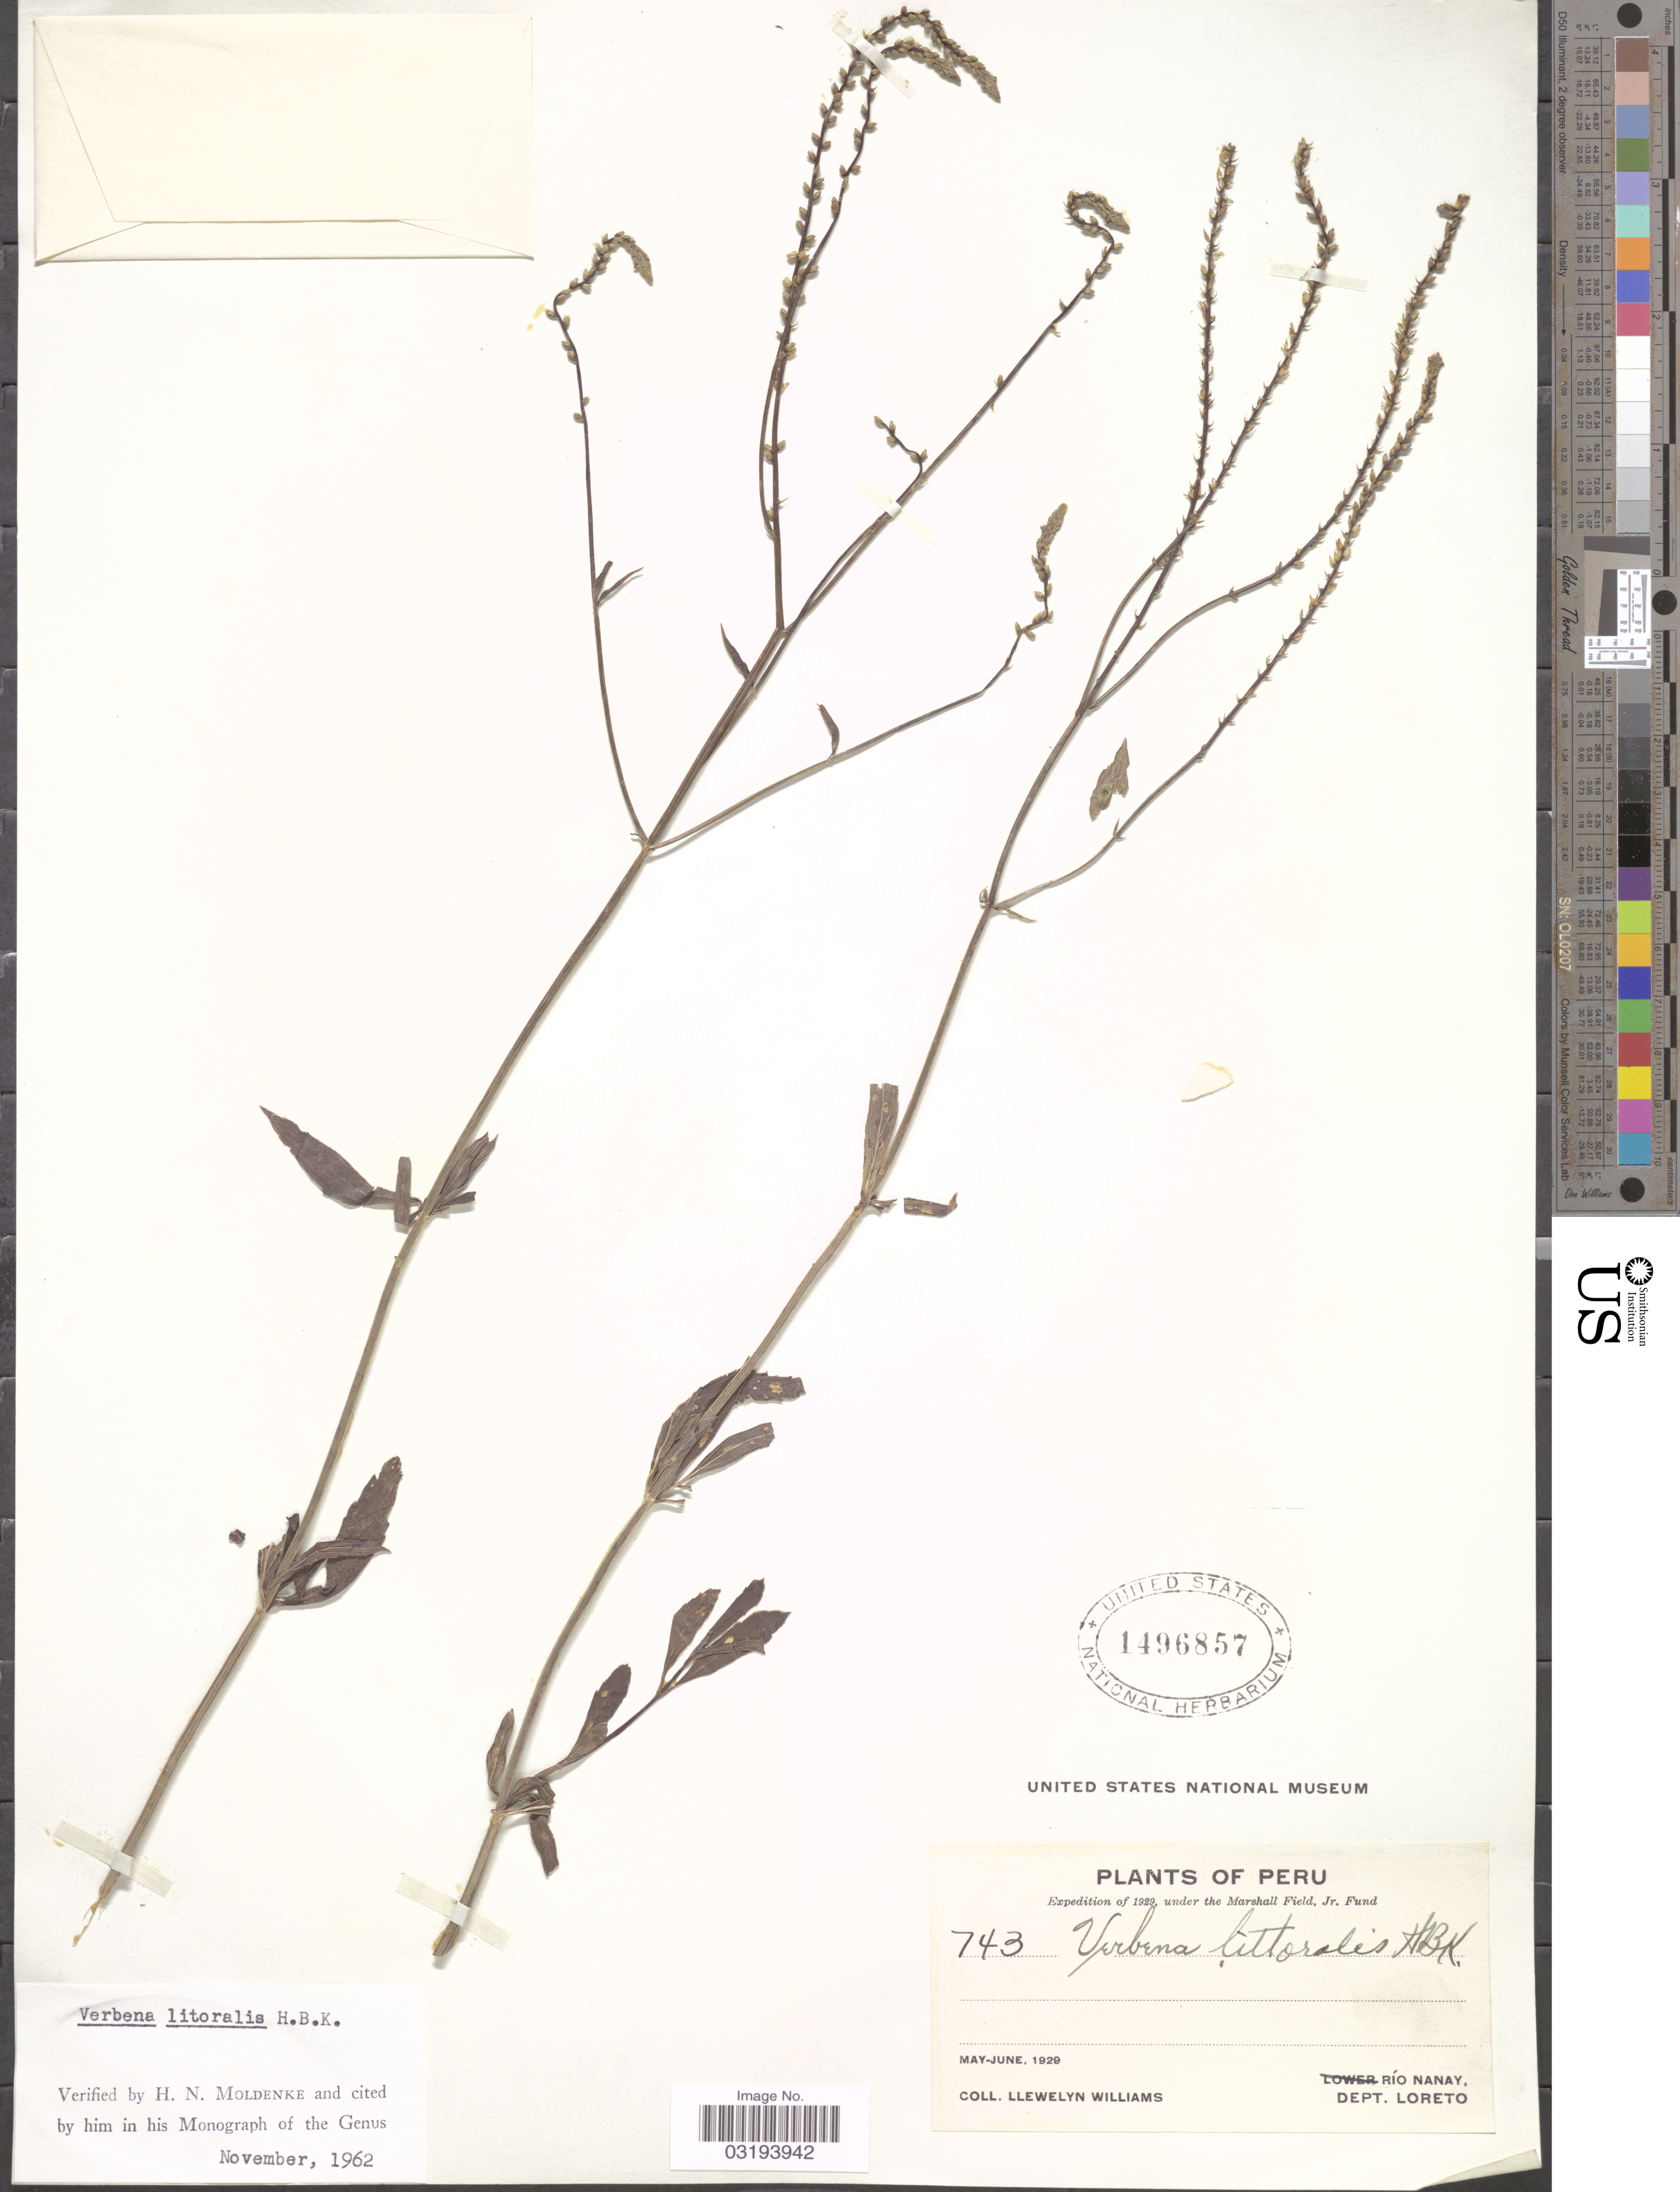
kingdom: Plantae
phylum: Tracheophyta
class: Magnoliopsida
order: Lamiales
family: Verbenaceae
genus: Verbena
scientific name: Verbena litoralis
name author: Kunth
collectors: Ll. Williams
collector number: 743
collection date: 1929-05/1929-06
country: Peru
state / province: Loreto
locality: Río Nanay, Dept. Loreto.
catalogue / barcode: US 1496857